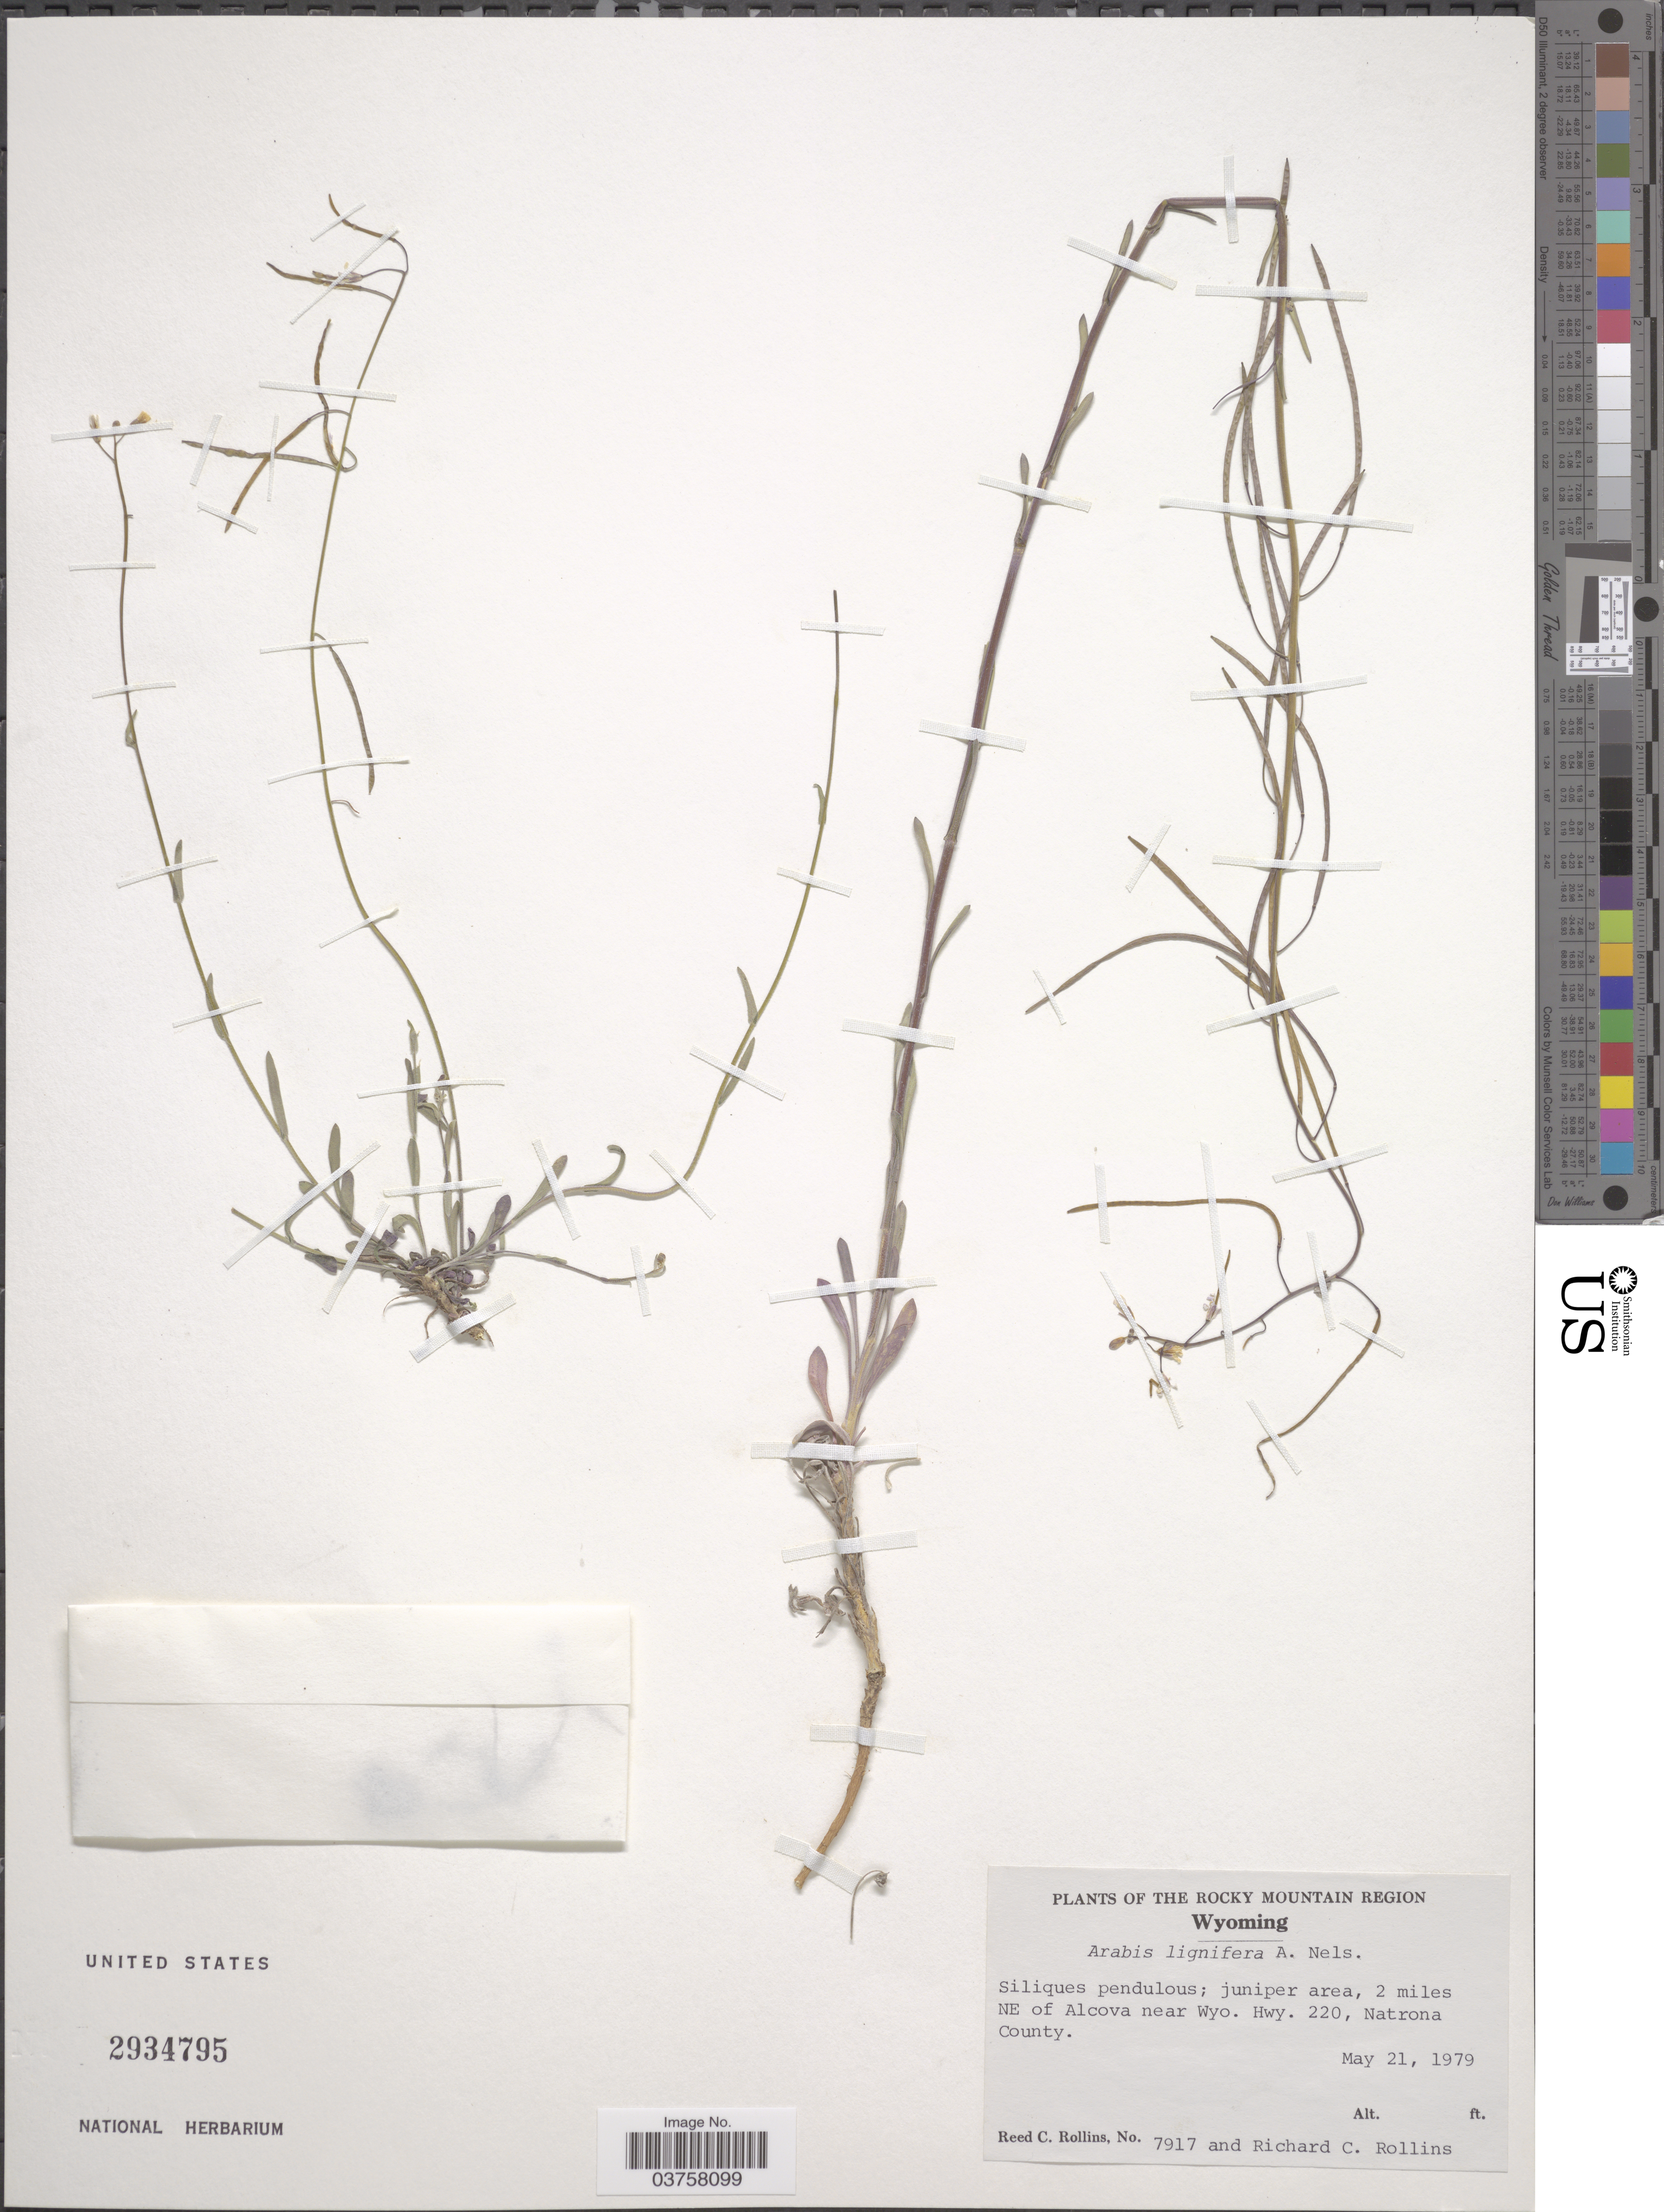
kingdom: Plantae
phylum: Tracheophyta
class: Magnoliopsida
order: Brassicales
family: Brassicaceae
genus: Arabis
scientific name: Arabis lignifera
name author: A. Nelson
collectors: R. C. Rollins & R. C. Rollins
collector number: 7917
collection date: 1979-05-21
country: United States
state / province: Wyoming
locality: The Rocky Mountain Region. 2 miles NE of Alcova near Wyo. Hwy. 220, Natrona County.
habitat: juniper area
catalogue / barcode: US 2934795